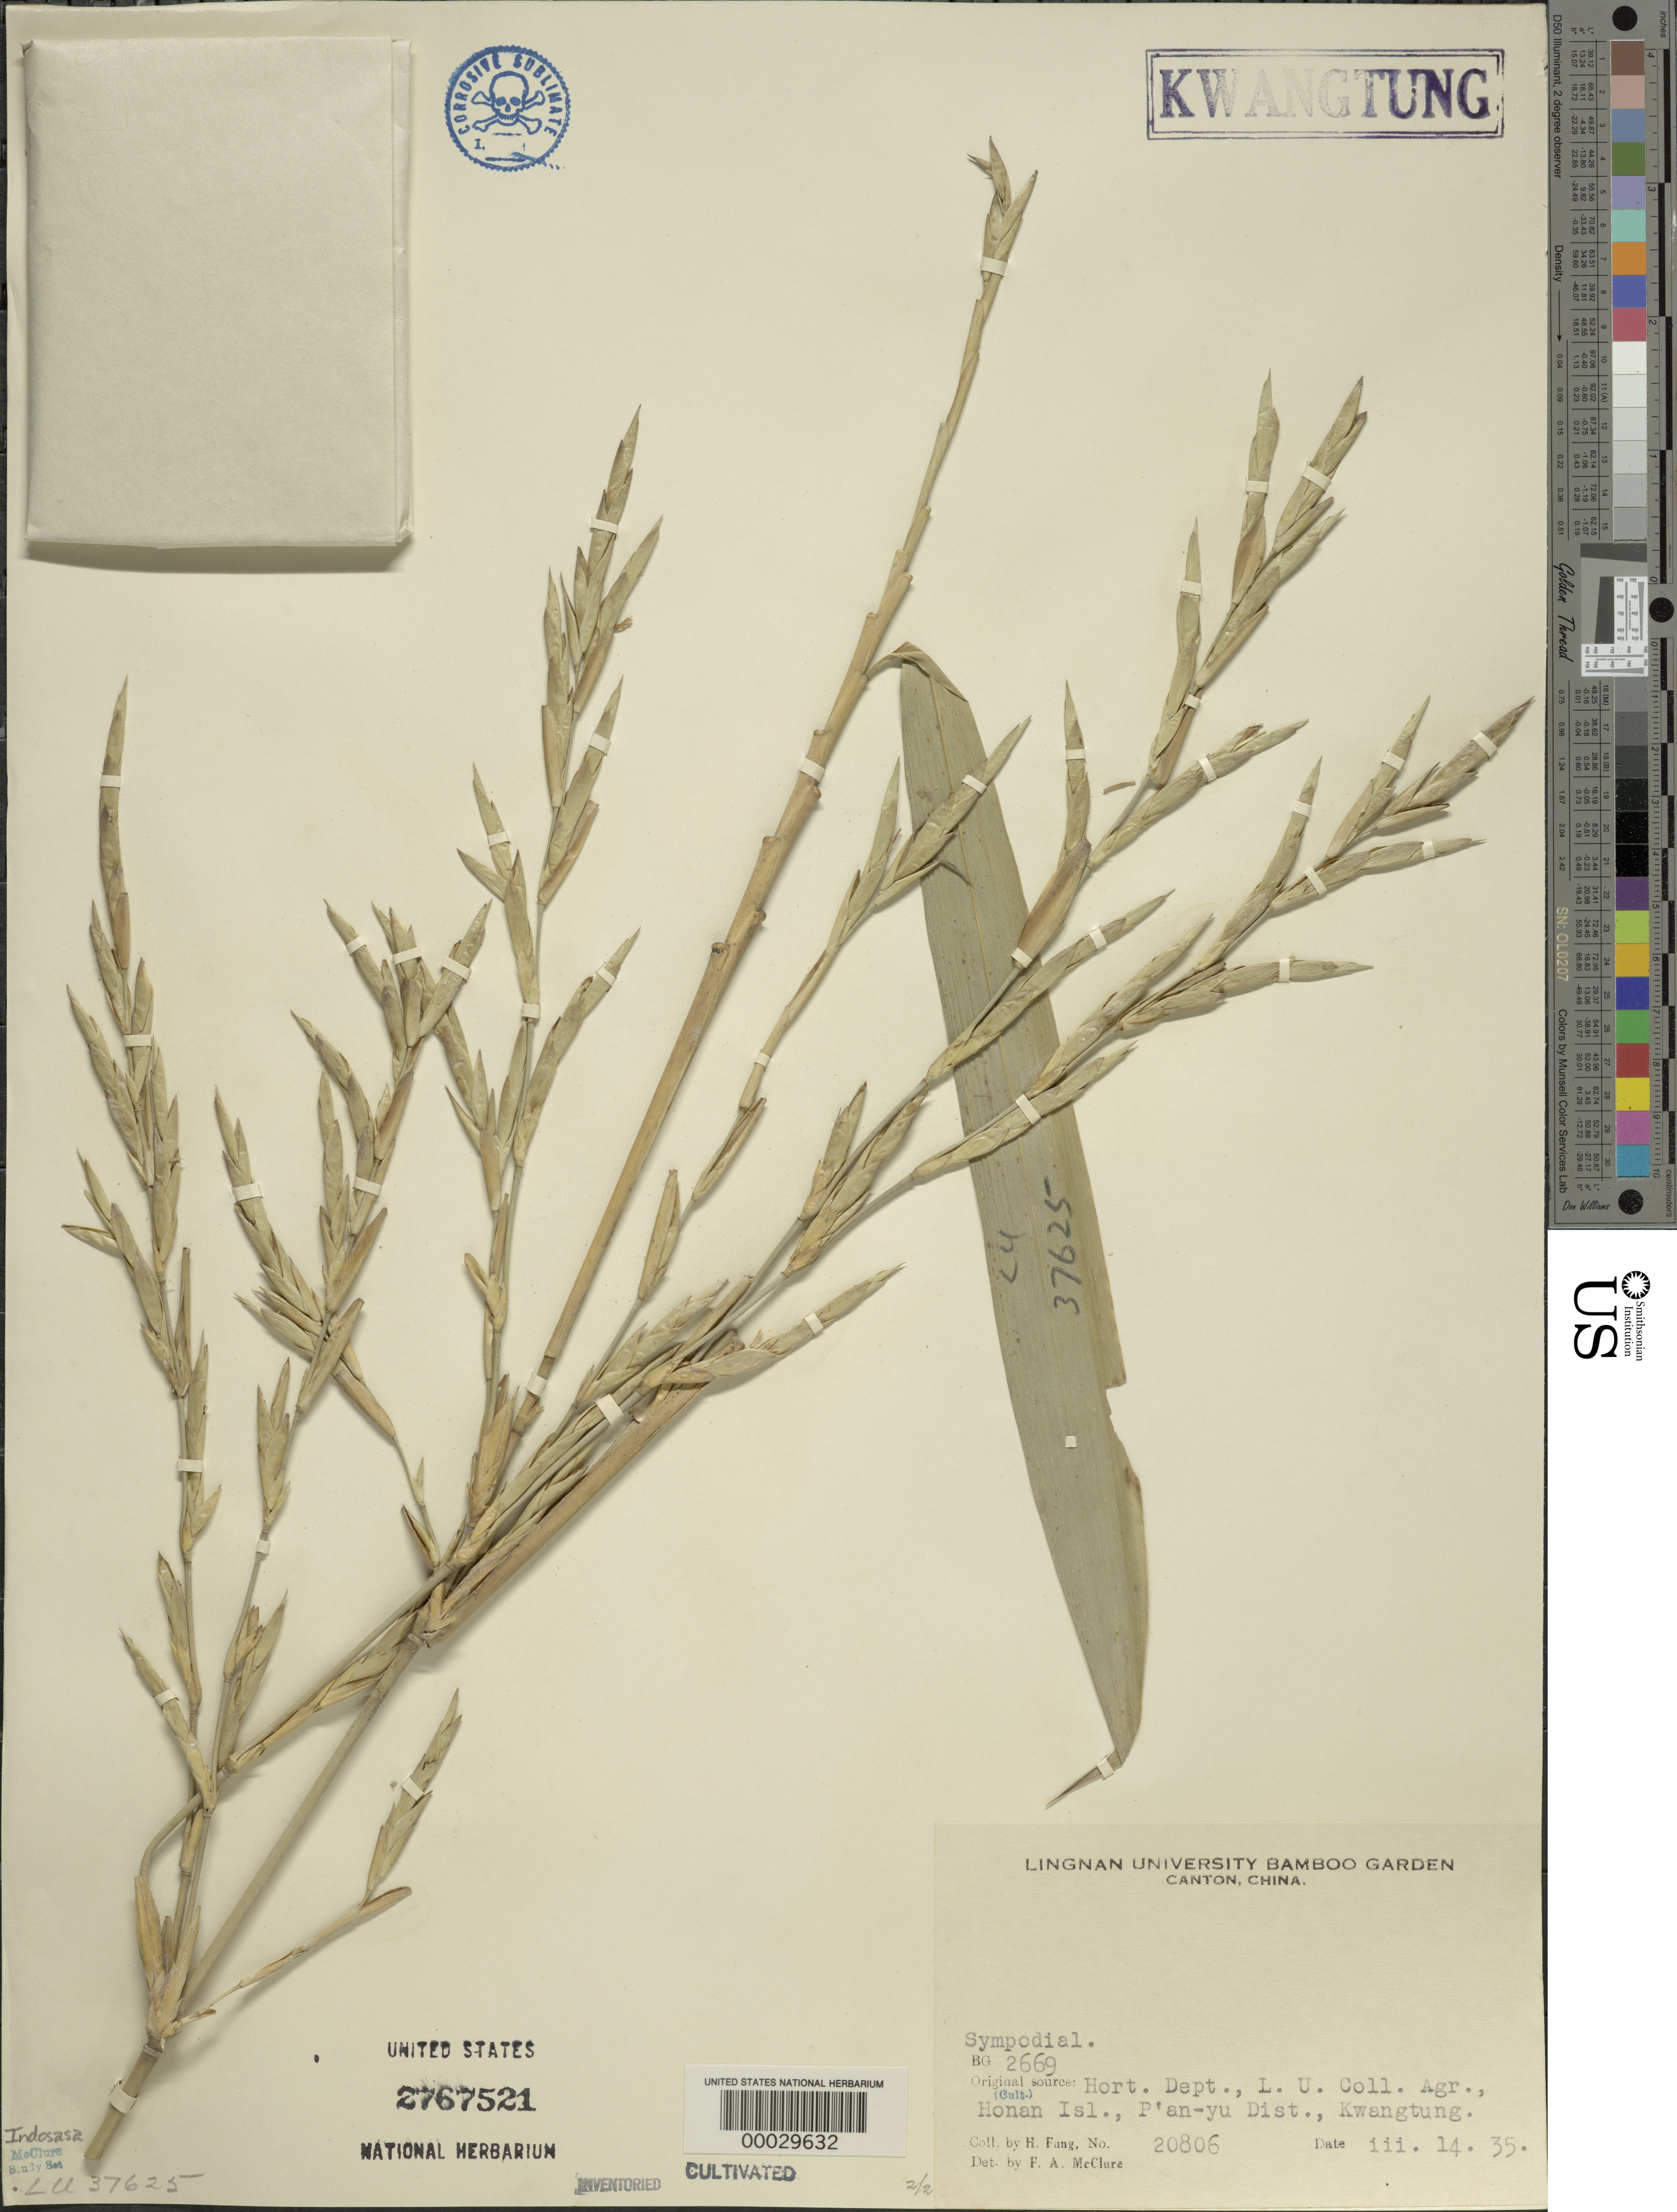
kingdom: Plantae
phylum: Tracheophyta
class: Liliopsida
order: Poales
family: Poaceae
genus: Indosasa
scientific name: Indosasa sp.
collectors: H. L. Fung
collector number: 20806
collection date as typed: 14 Mar 1935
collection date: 1935-03-14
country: China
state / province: Guangdong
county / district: Guangzhou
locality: L.u. bamboo garden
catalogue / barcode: US 2767521